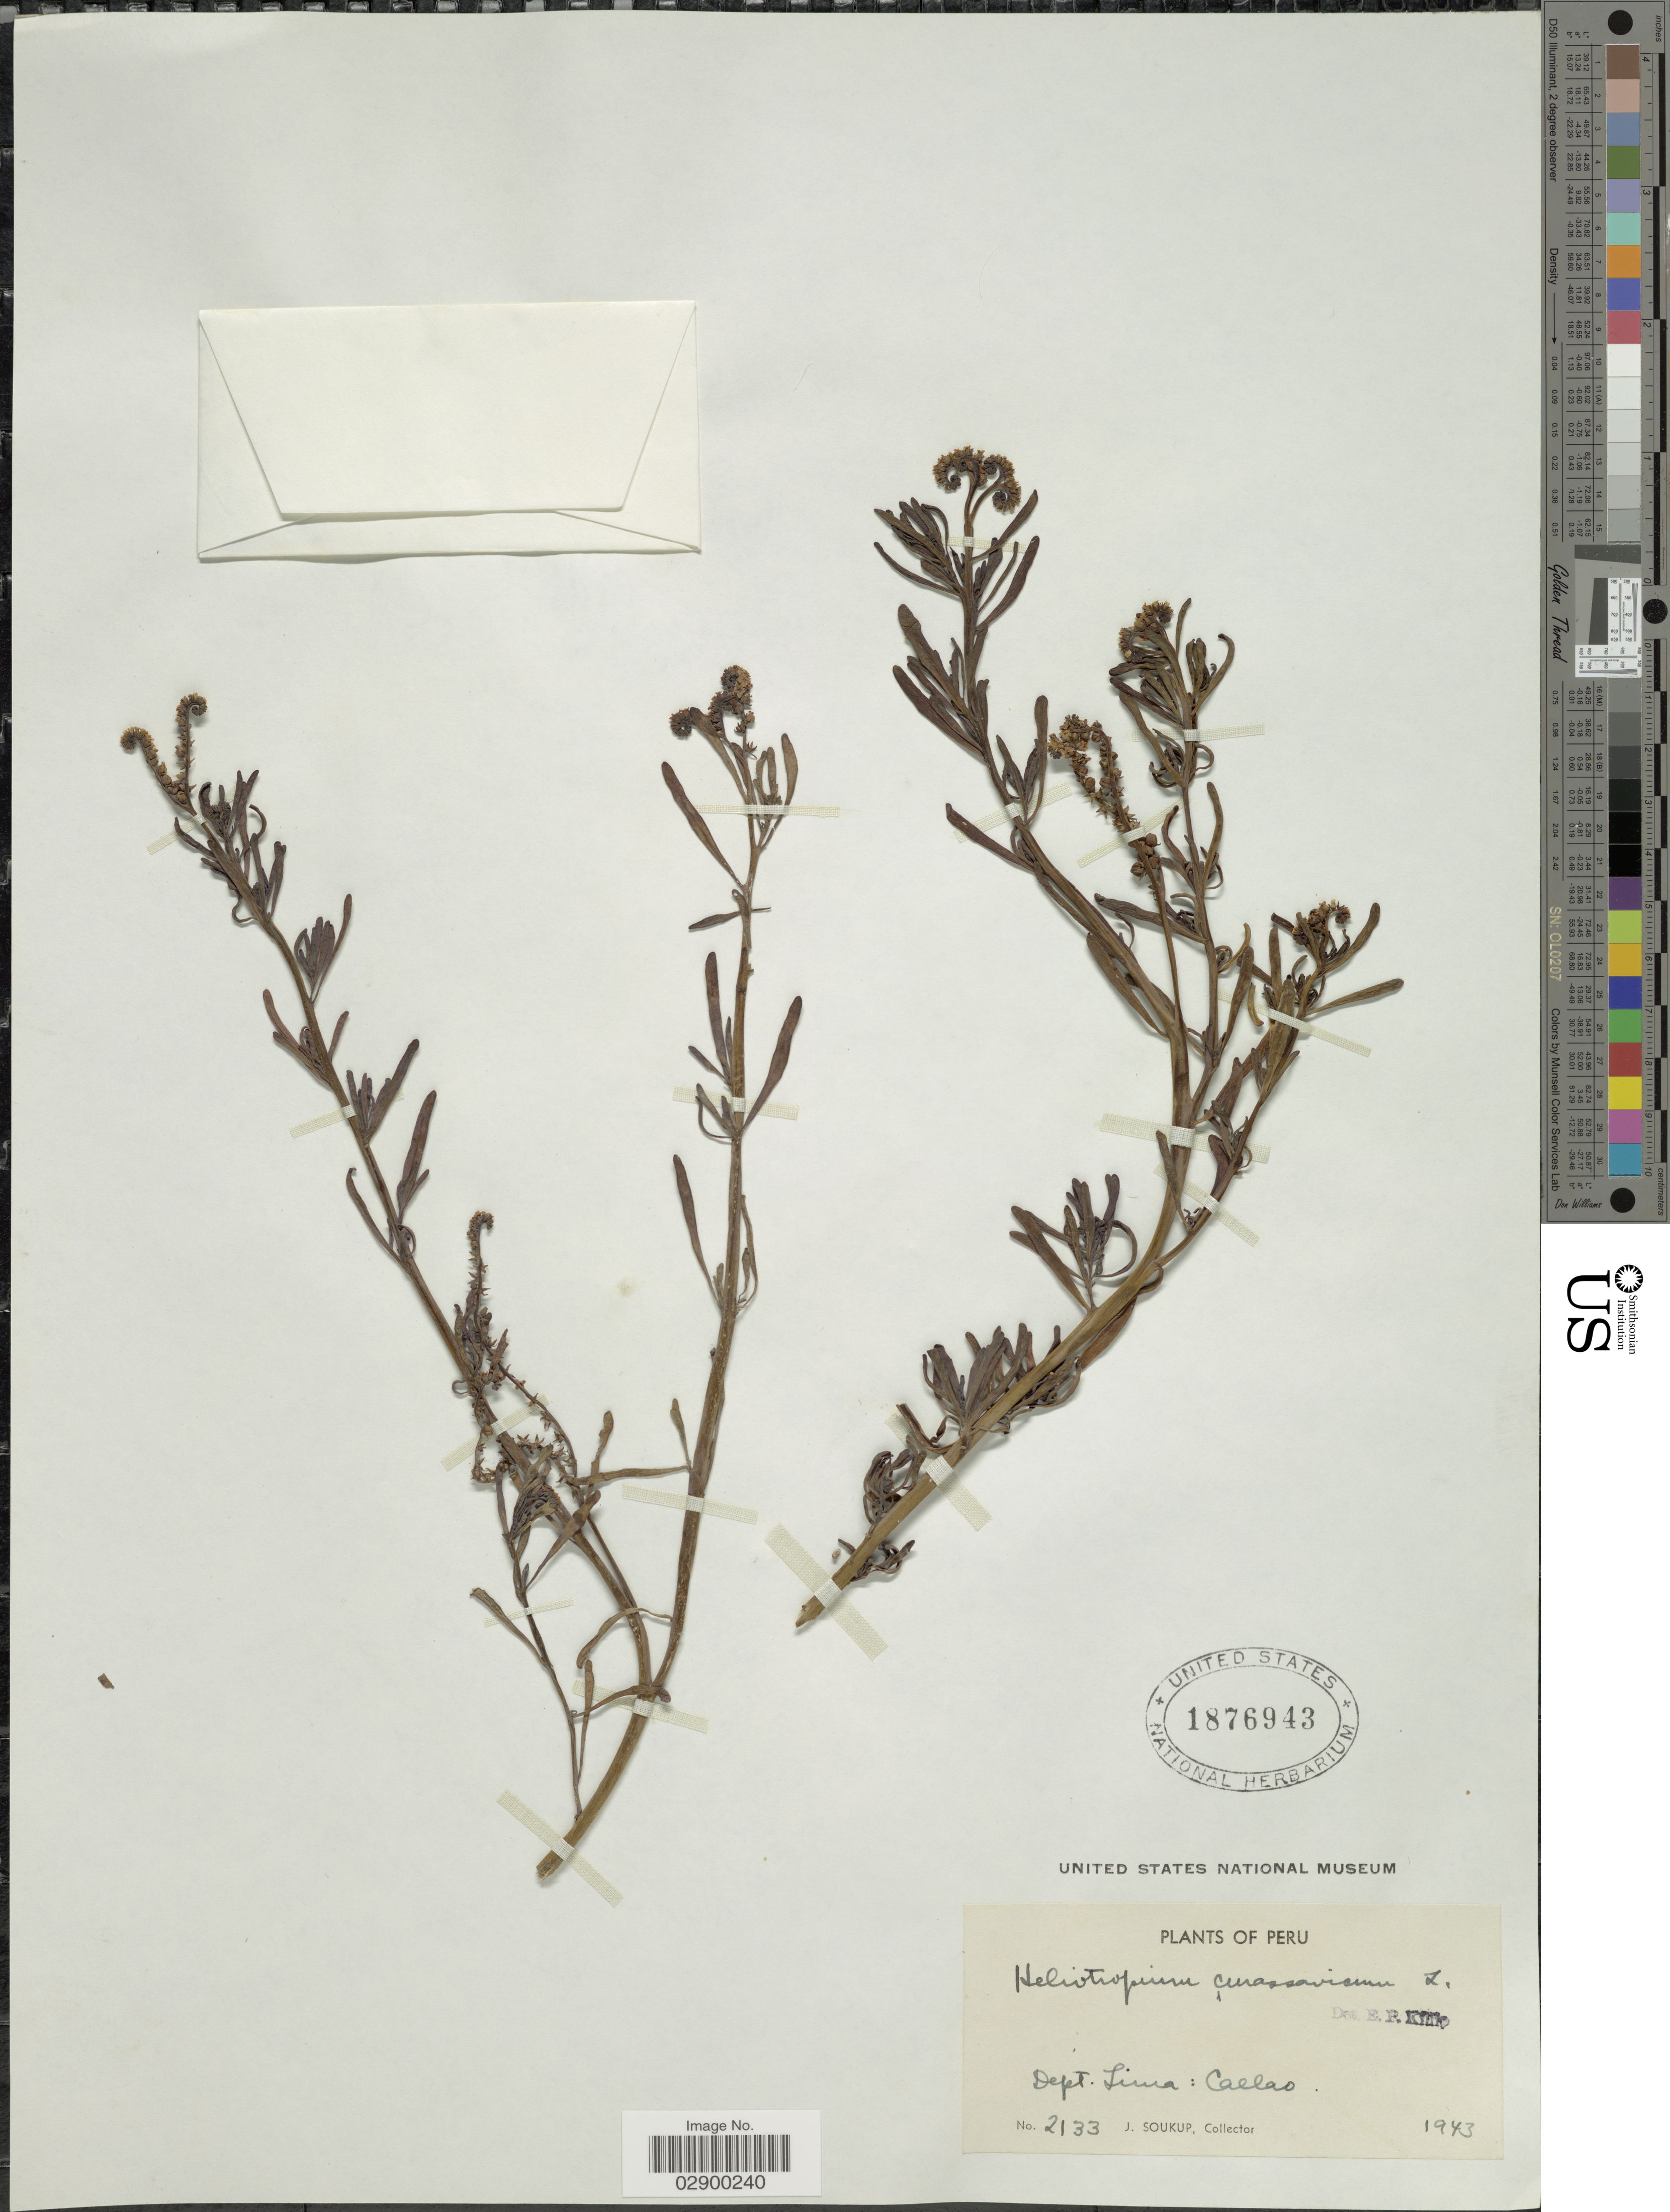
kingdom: Plantae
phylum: Tracheophyta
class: Magnoliopsida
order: Boraginales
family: Heliotropiaceae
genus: Heliotropium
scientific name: Heliotropium curassavicum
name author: L.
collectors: J. Soukup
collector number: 2133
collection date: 1943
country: Peru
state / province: Lima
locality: Dept. Lima: Callao.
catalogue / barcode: US 1876943